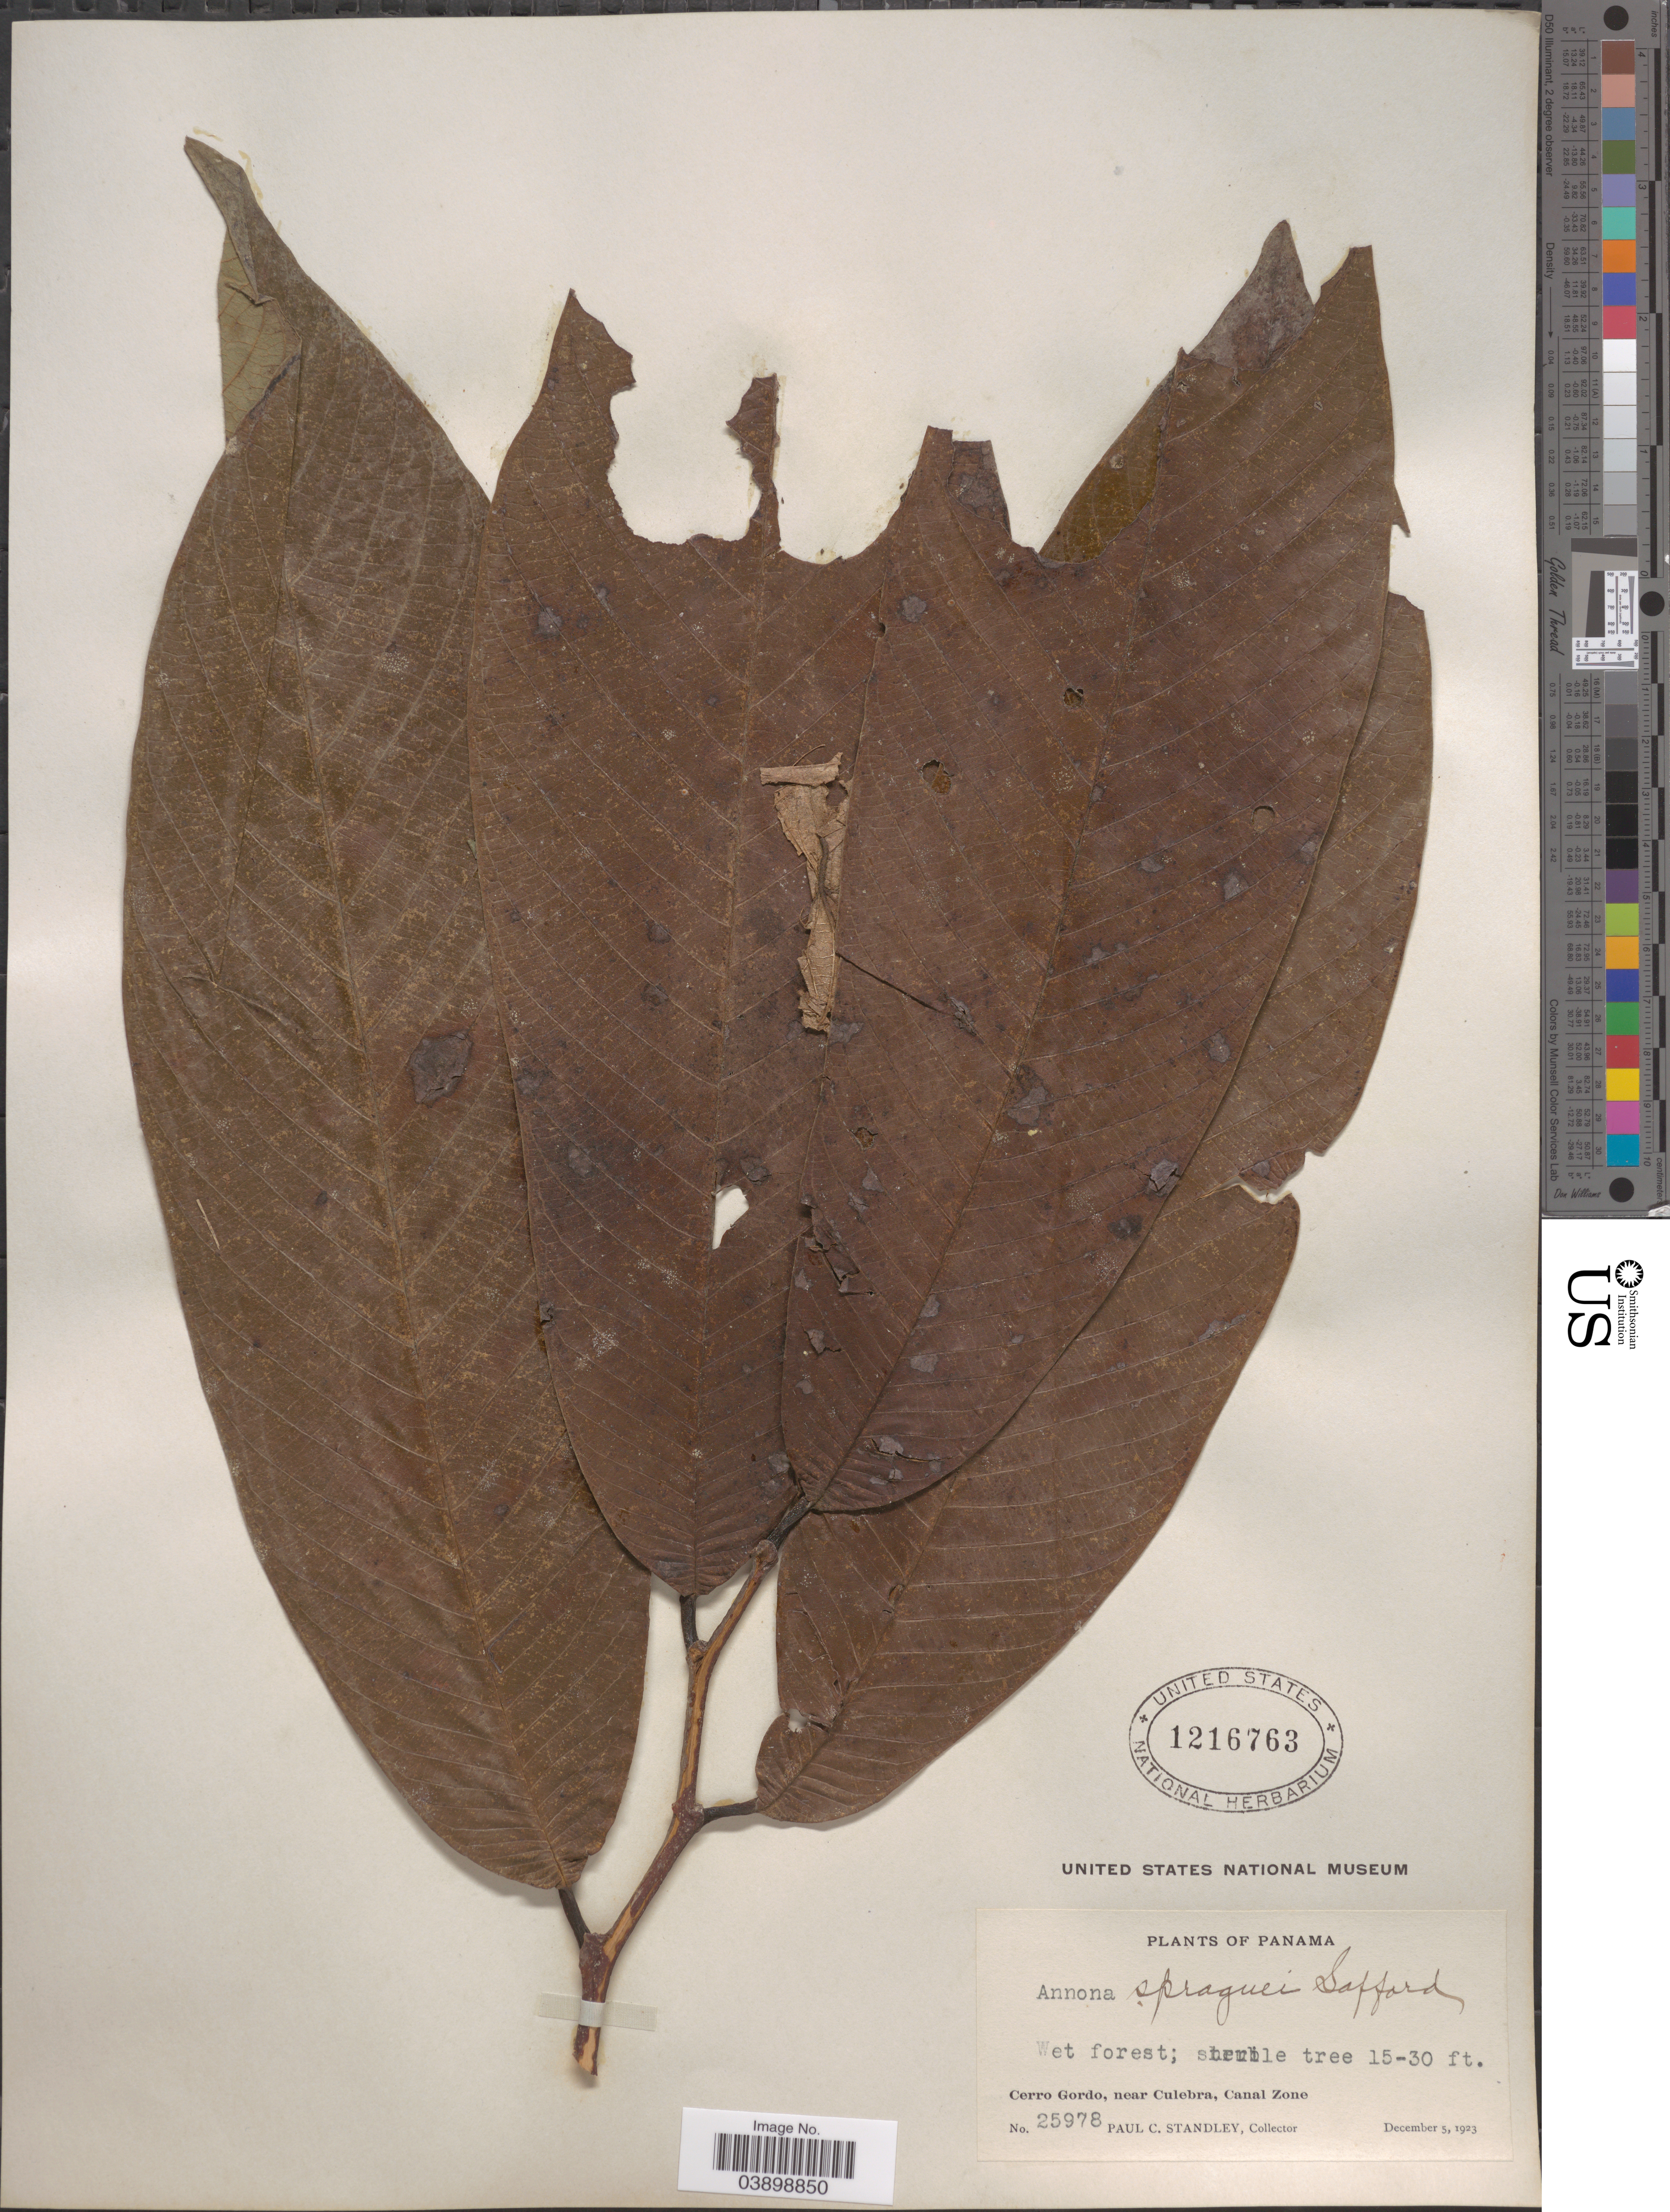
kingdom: Plantae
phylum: Tracheophyta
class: Magnoliopsida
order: Magnoliales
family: Annonaceae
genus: Annona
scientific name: Annona spraguei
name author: Saff.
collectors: P. C. Standley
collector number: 25978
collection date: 1923-12-05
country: Panama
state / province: Colón / Panamá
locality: Cerro Gordo, near Culebra, Canal Zone.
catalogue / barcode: US 1216763